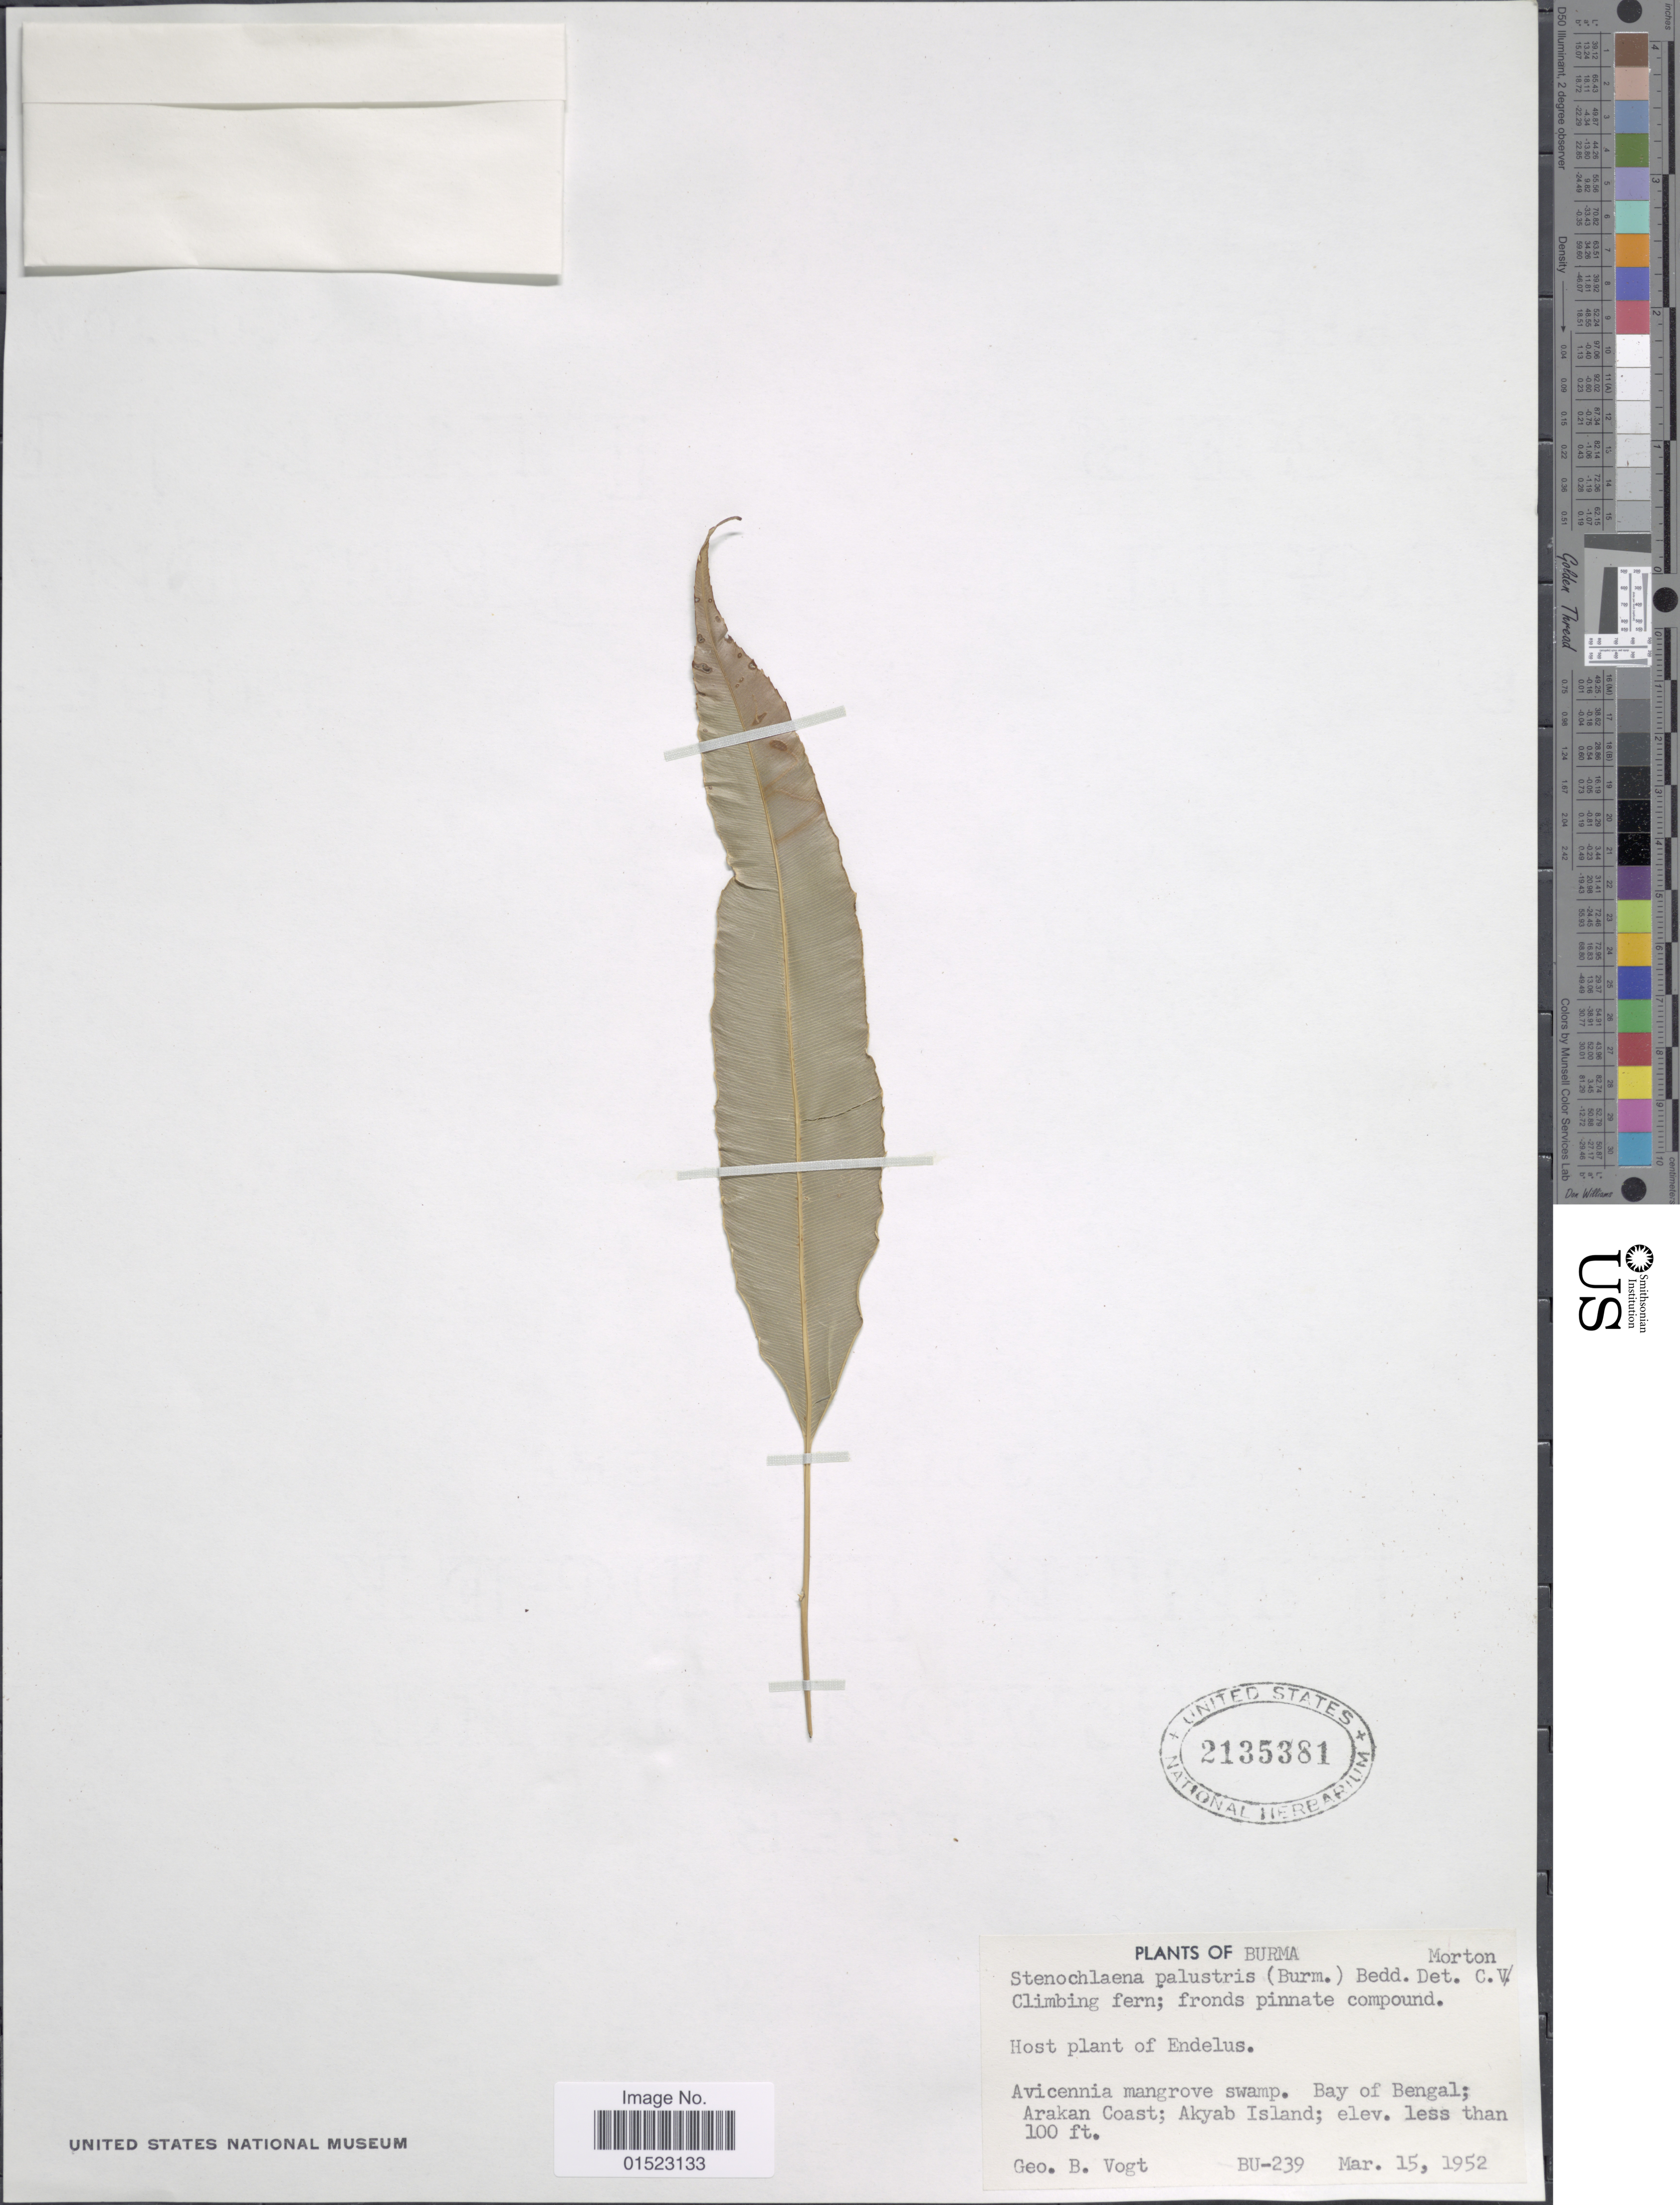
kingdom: Plantae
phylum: Tracheophyta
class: Polypodiopsida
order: Polypodiales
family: Blechnaceae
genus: Stenochlaena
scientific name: Stenochlaena palustris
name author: (Burm. f.) Bedd.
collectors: G. B. Vogt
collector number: BU-239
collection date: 1952-03-15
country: Myanmar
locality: Burma, Avicennia mangrove swamp,Bay of Bengal; Arakan Coast, Akyab Island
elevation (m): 30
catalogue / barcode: US 2135381